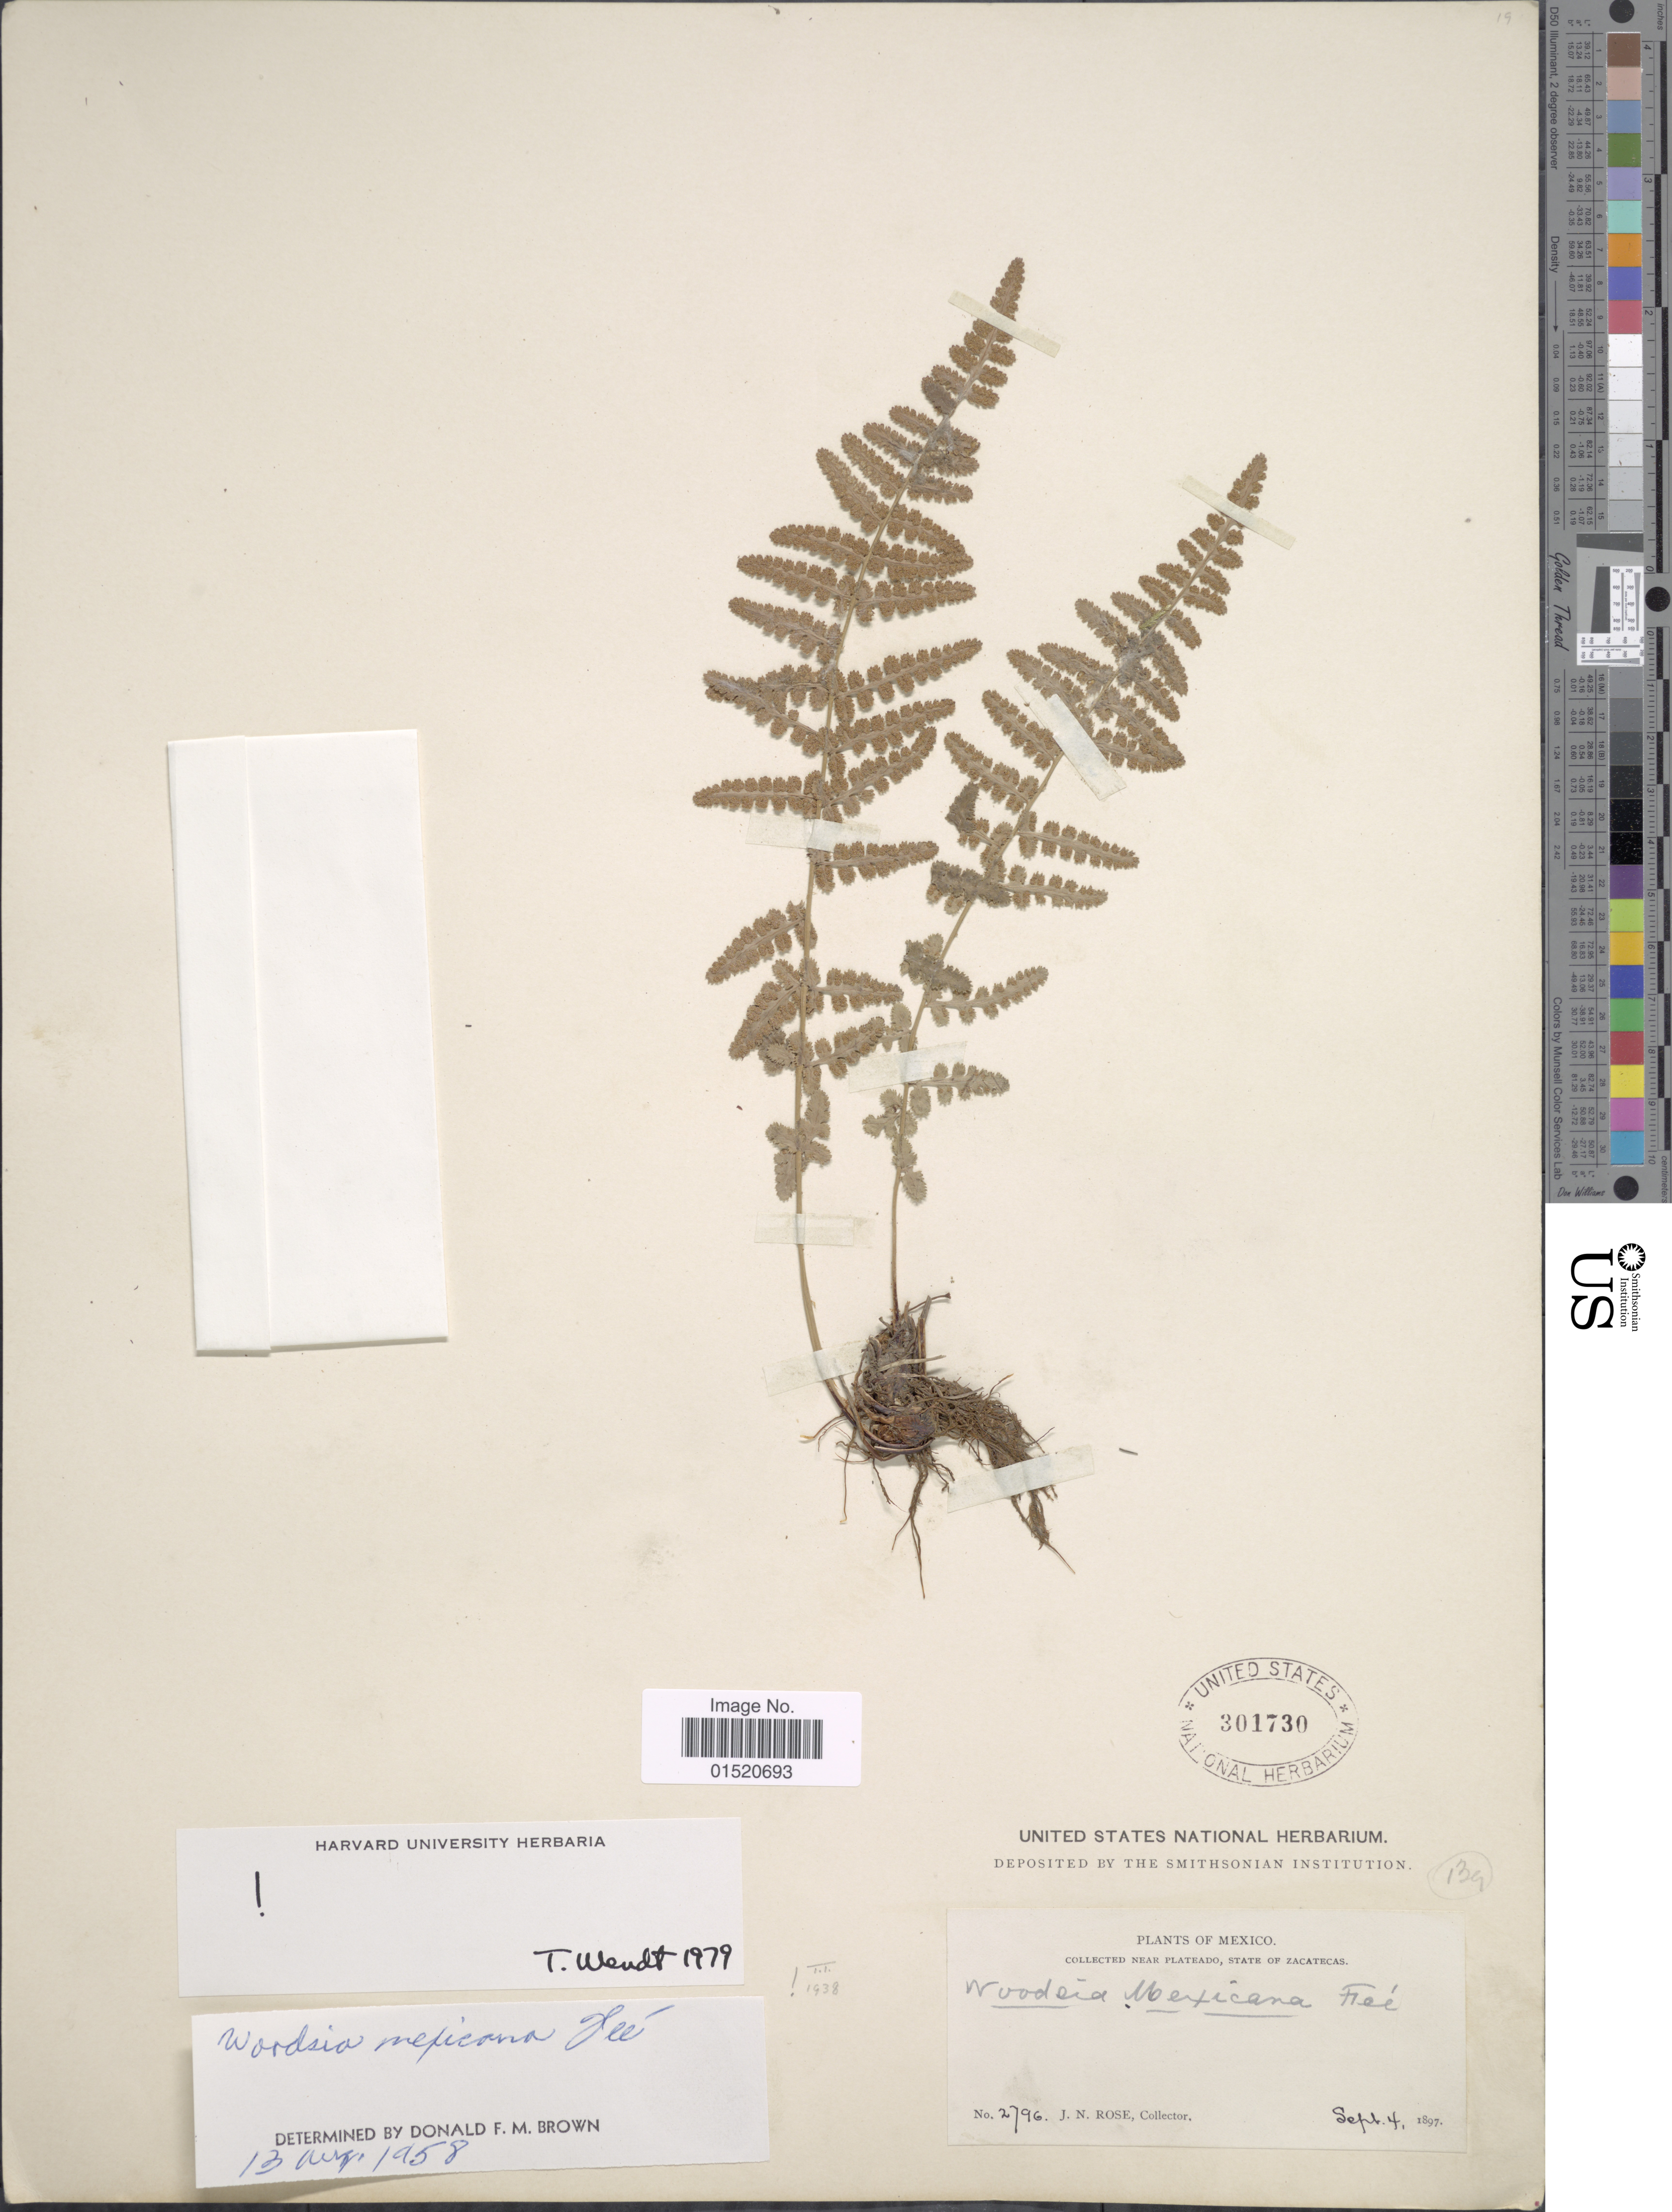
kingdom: Plantae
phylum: Tracheophyta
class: Polypodiopsida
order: Polypodiales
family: Woodsiaceae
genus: Woodsia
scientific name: Woodsia mexicana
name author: Fée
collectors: J. N. Rose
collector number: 2796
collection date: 1897-09-04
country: Mexico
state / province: Zacatecas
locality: Near Plateado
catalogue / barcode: US 301730